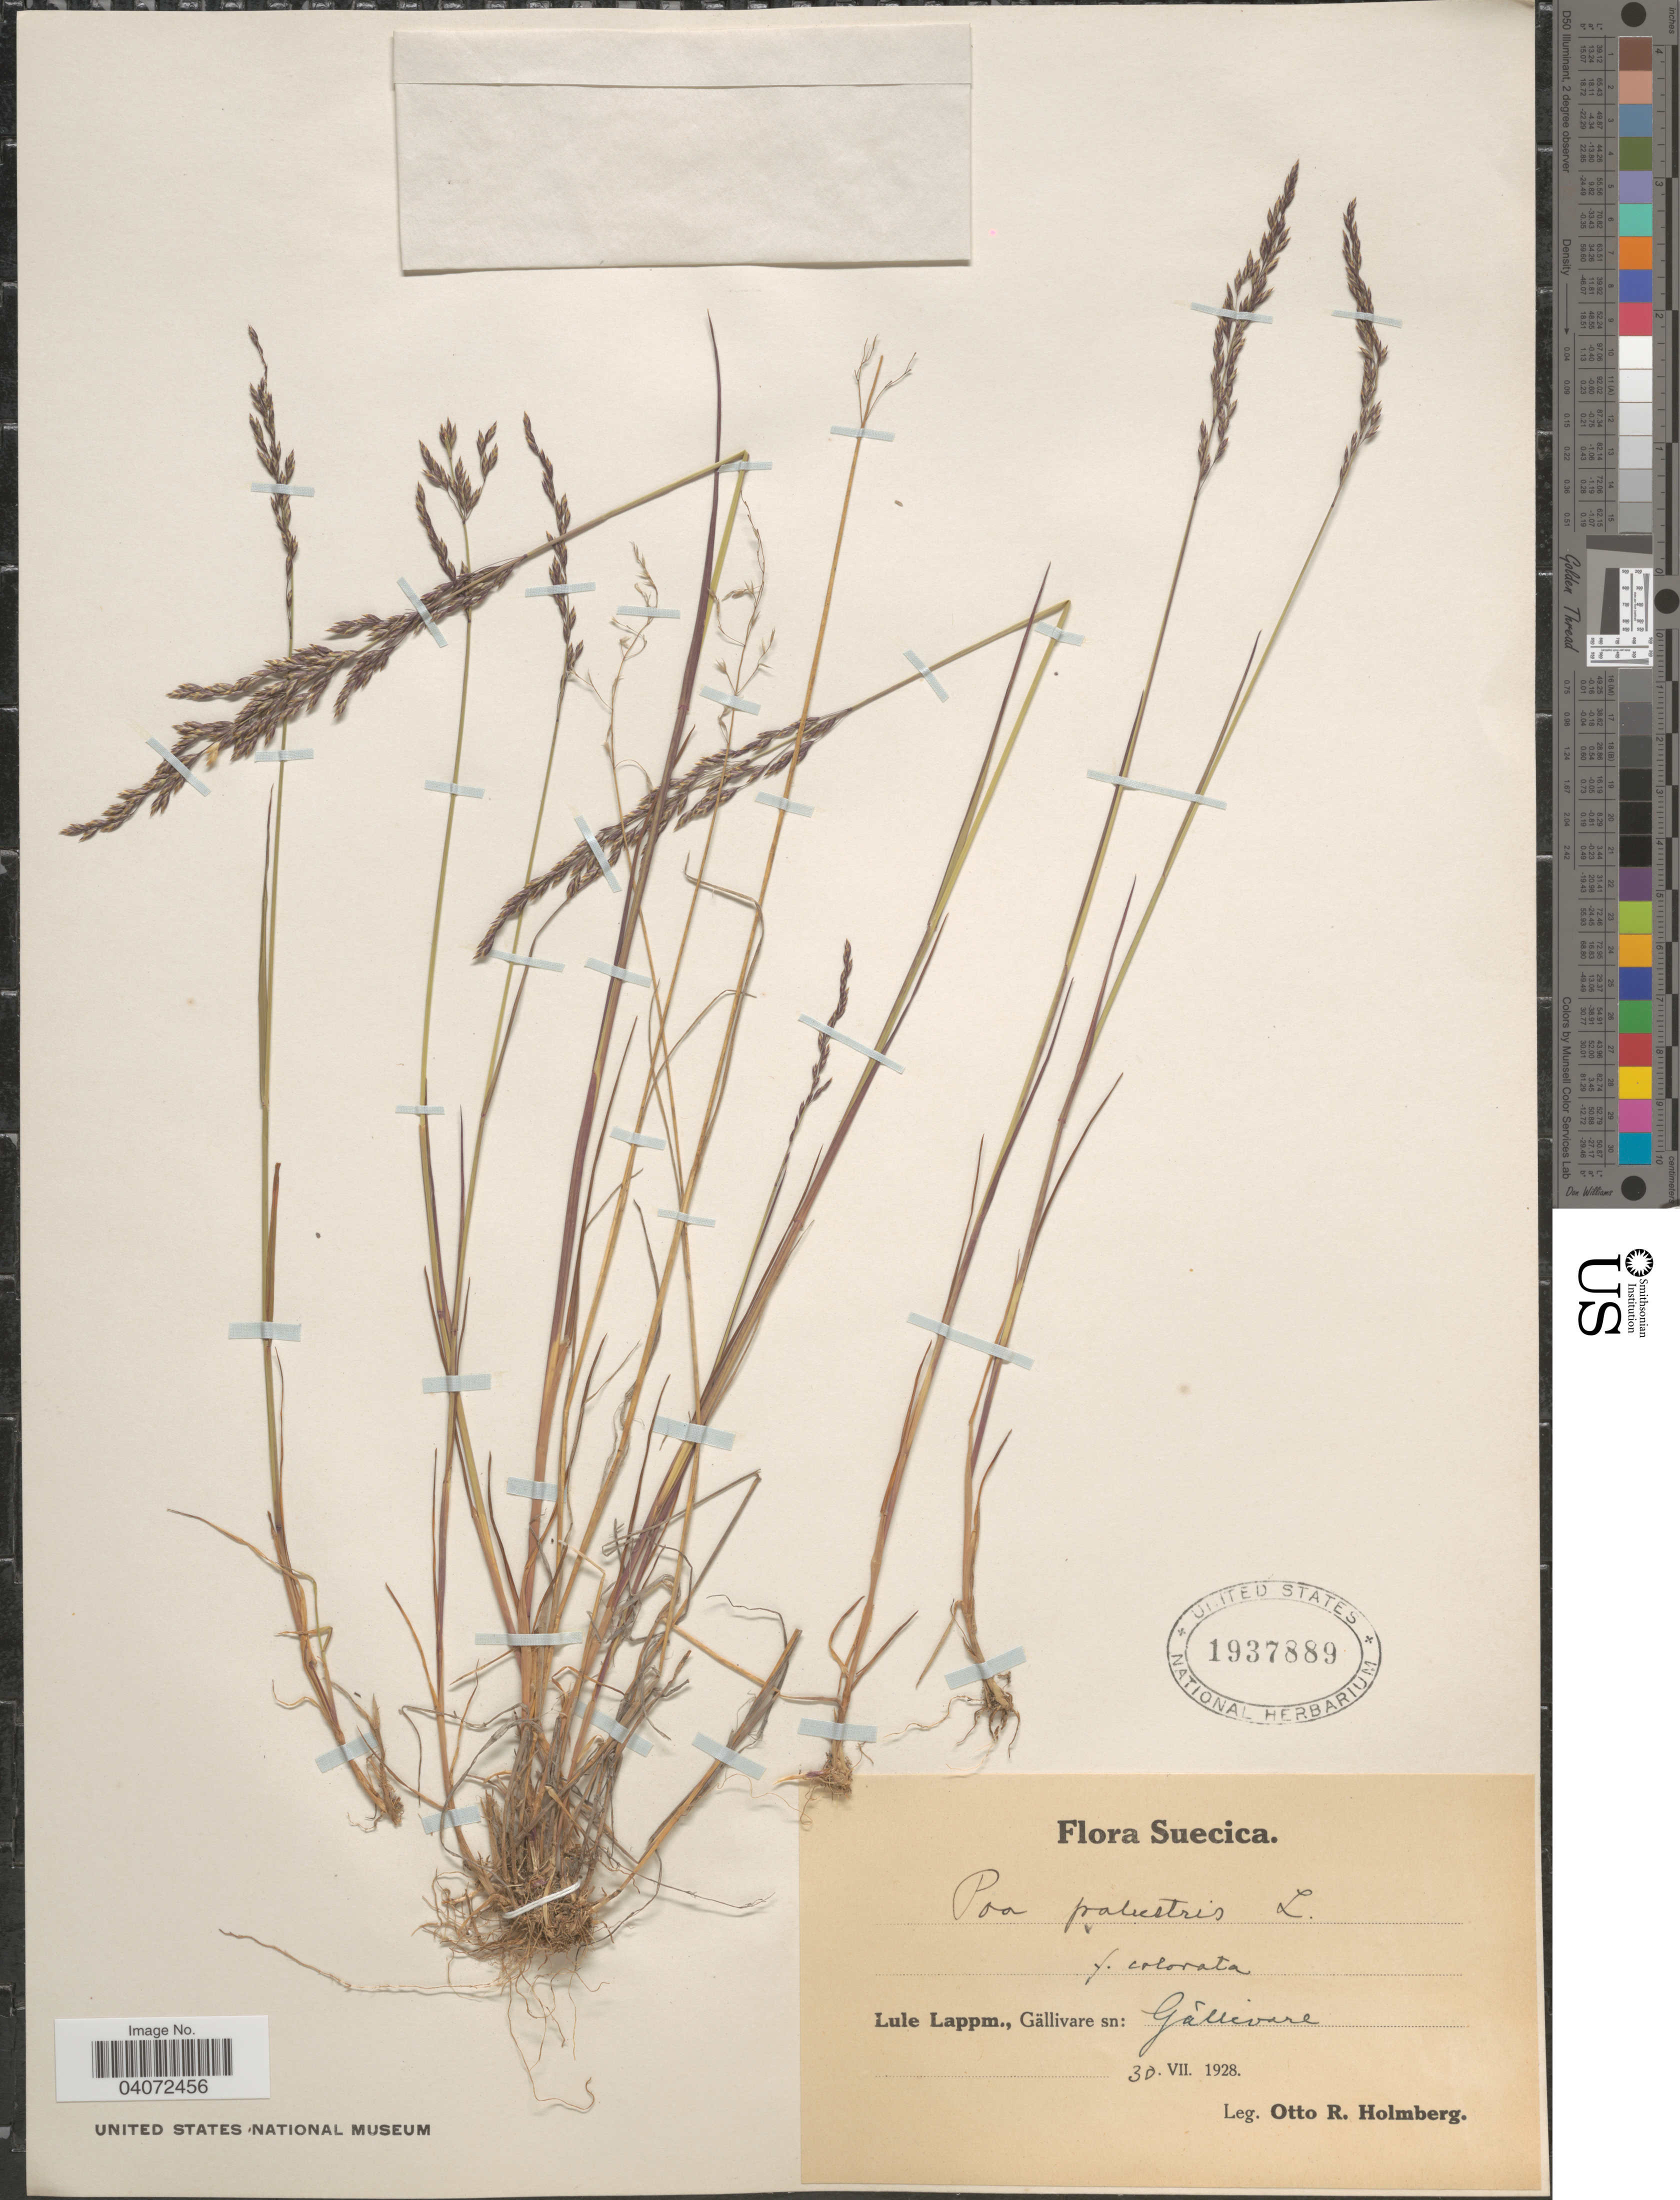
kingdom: Plantae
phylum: Tracheophyta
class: Liliopsida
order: Poales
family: Poaceae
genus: Poa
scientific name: Poa palustris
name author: L.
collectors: O. Holmberg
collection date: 1928-07-30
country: Sweden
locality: Suecica. Lule Lappm., Gällivare sn: Gàllivare.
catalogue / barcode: US 1937889